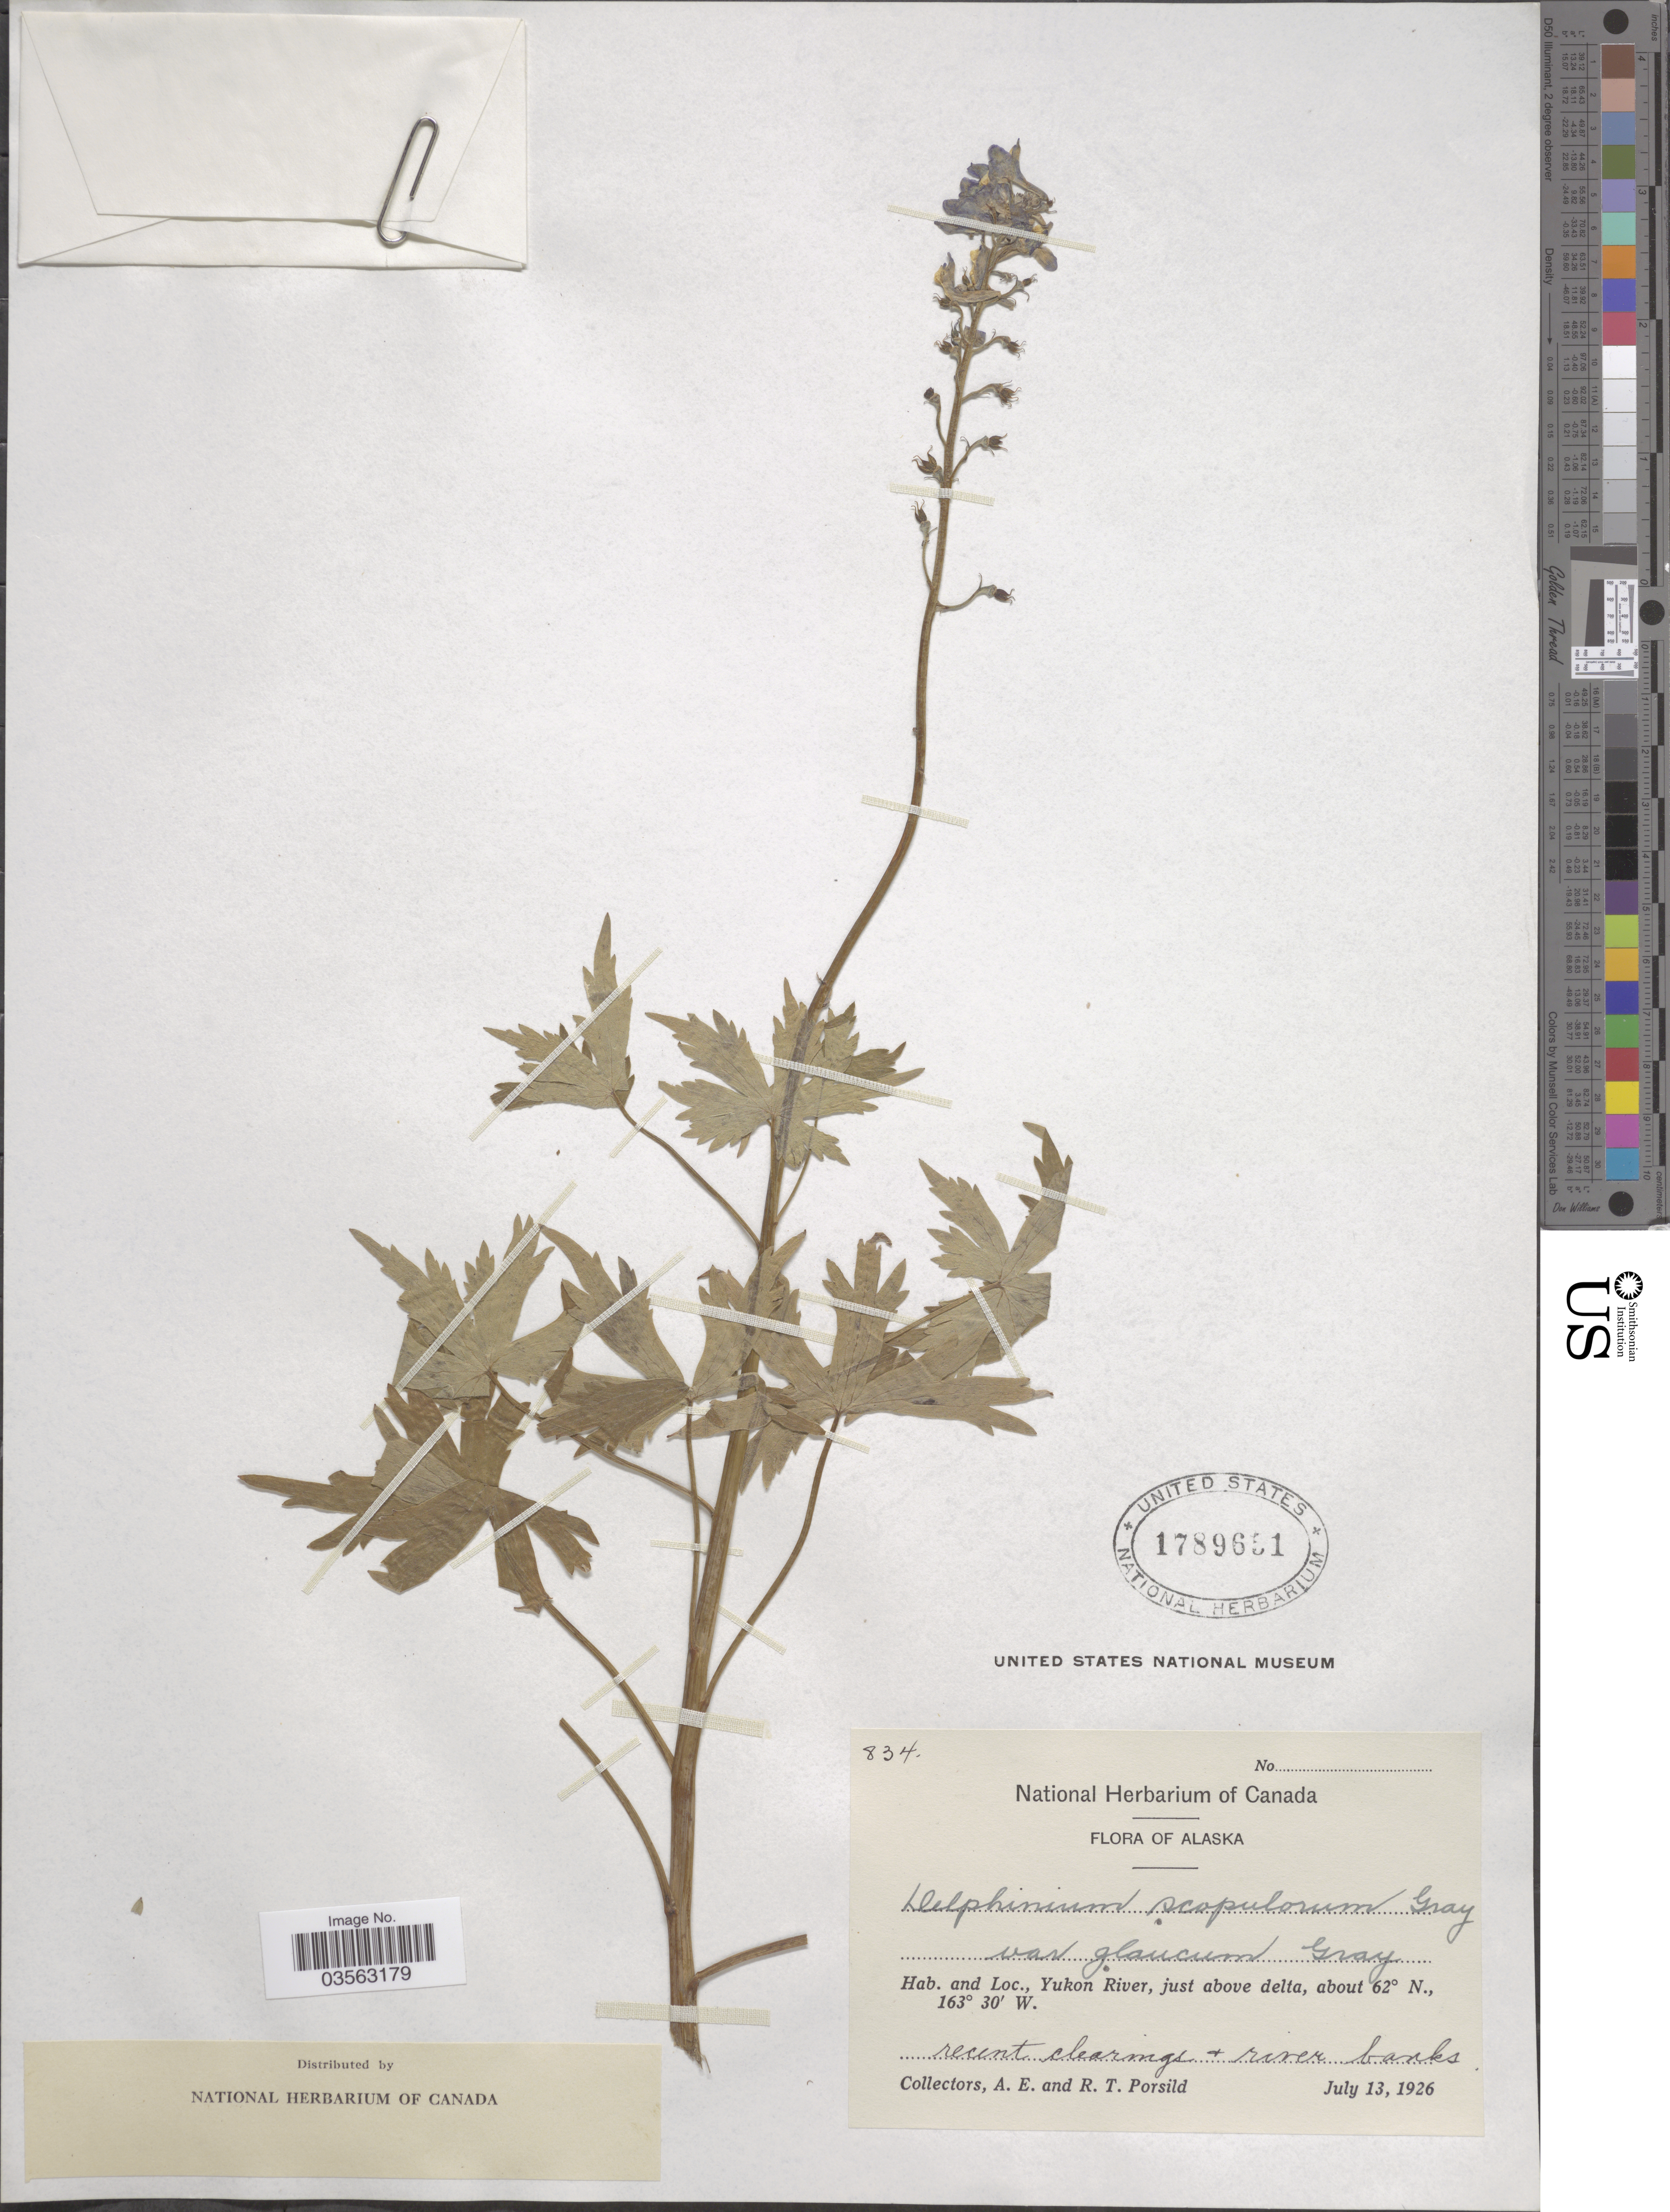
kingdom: Plantae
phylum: Tracheophyta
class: Magnoliopsida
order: Ranunculales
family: Ranunculaceae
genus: Delphinium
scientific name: Delphinium glaucum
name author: S. Watson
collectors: A. E. Porsild & R. T. Porsild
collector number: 834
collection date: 1926-07-13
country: United States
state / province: Alaska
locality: Yukon River, just above delta.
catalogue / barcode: US 1789651